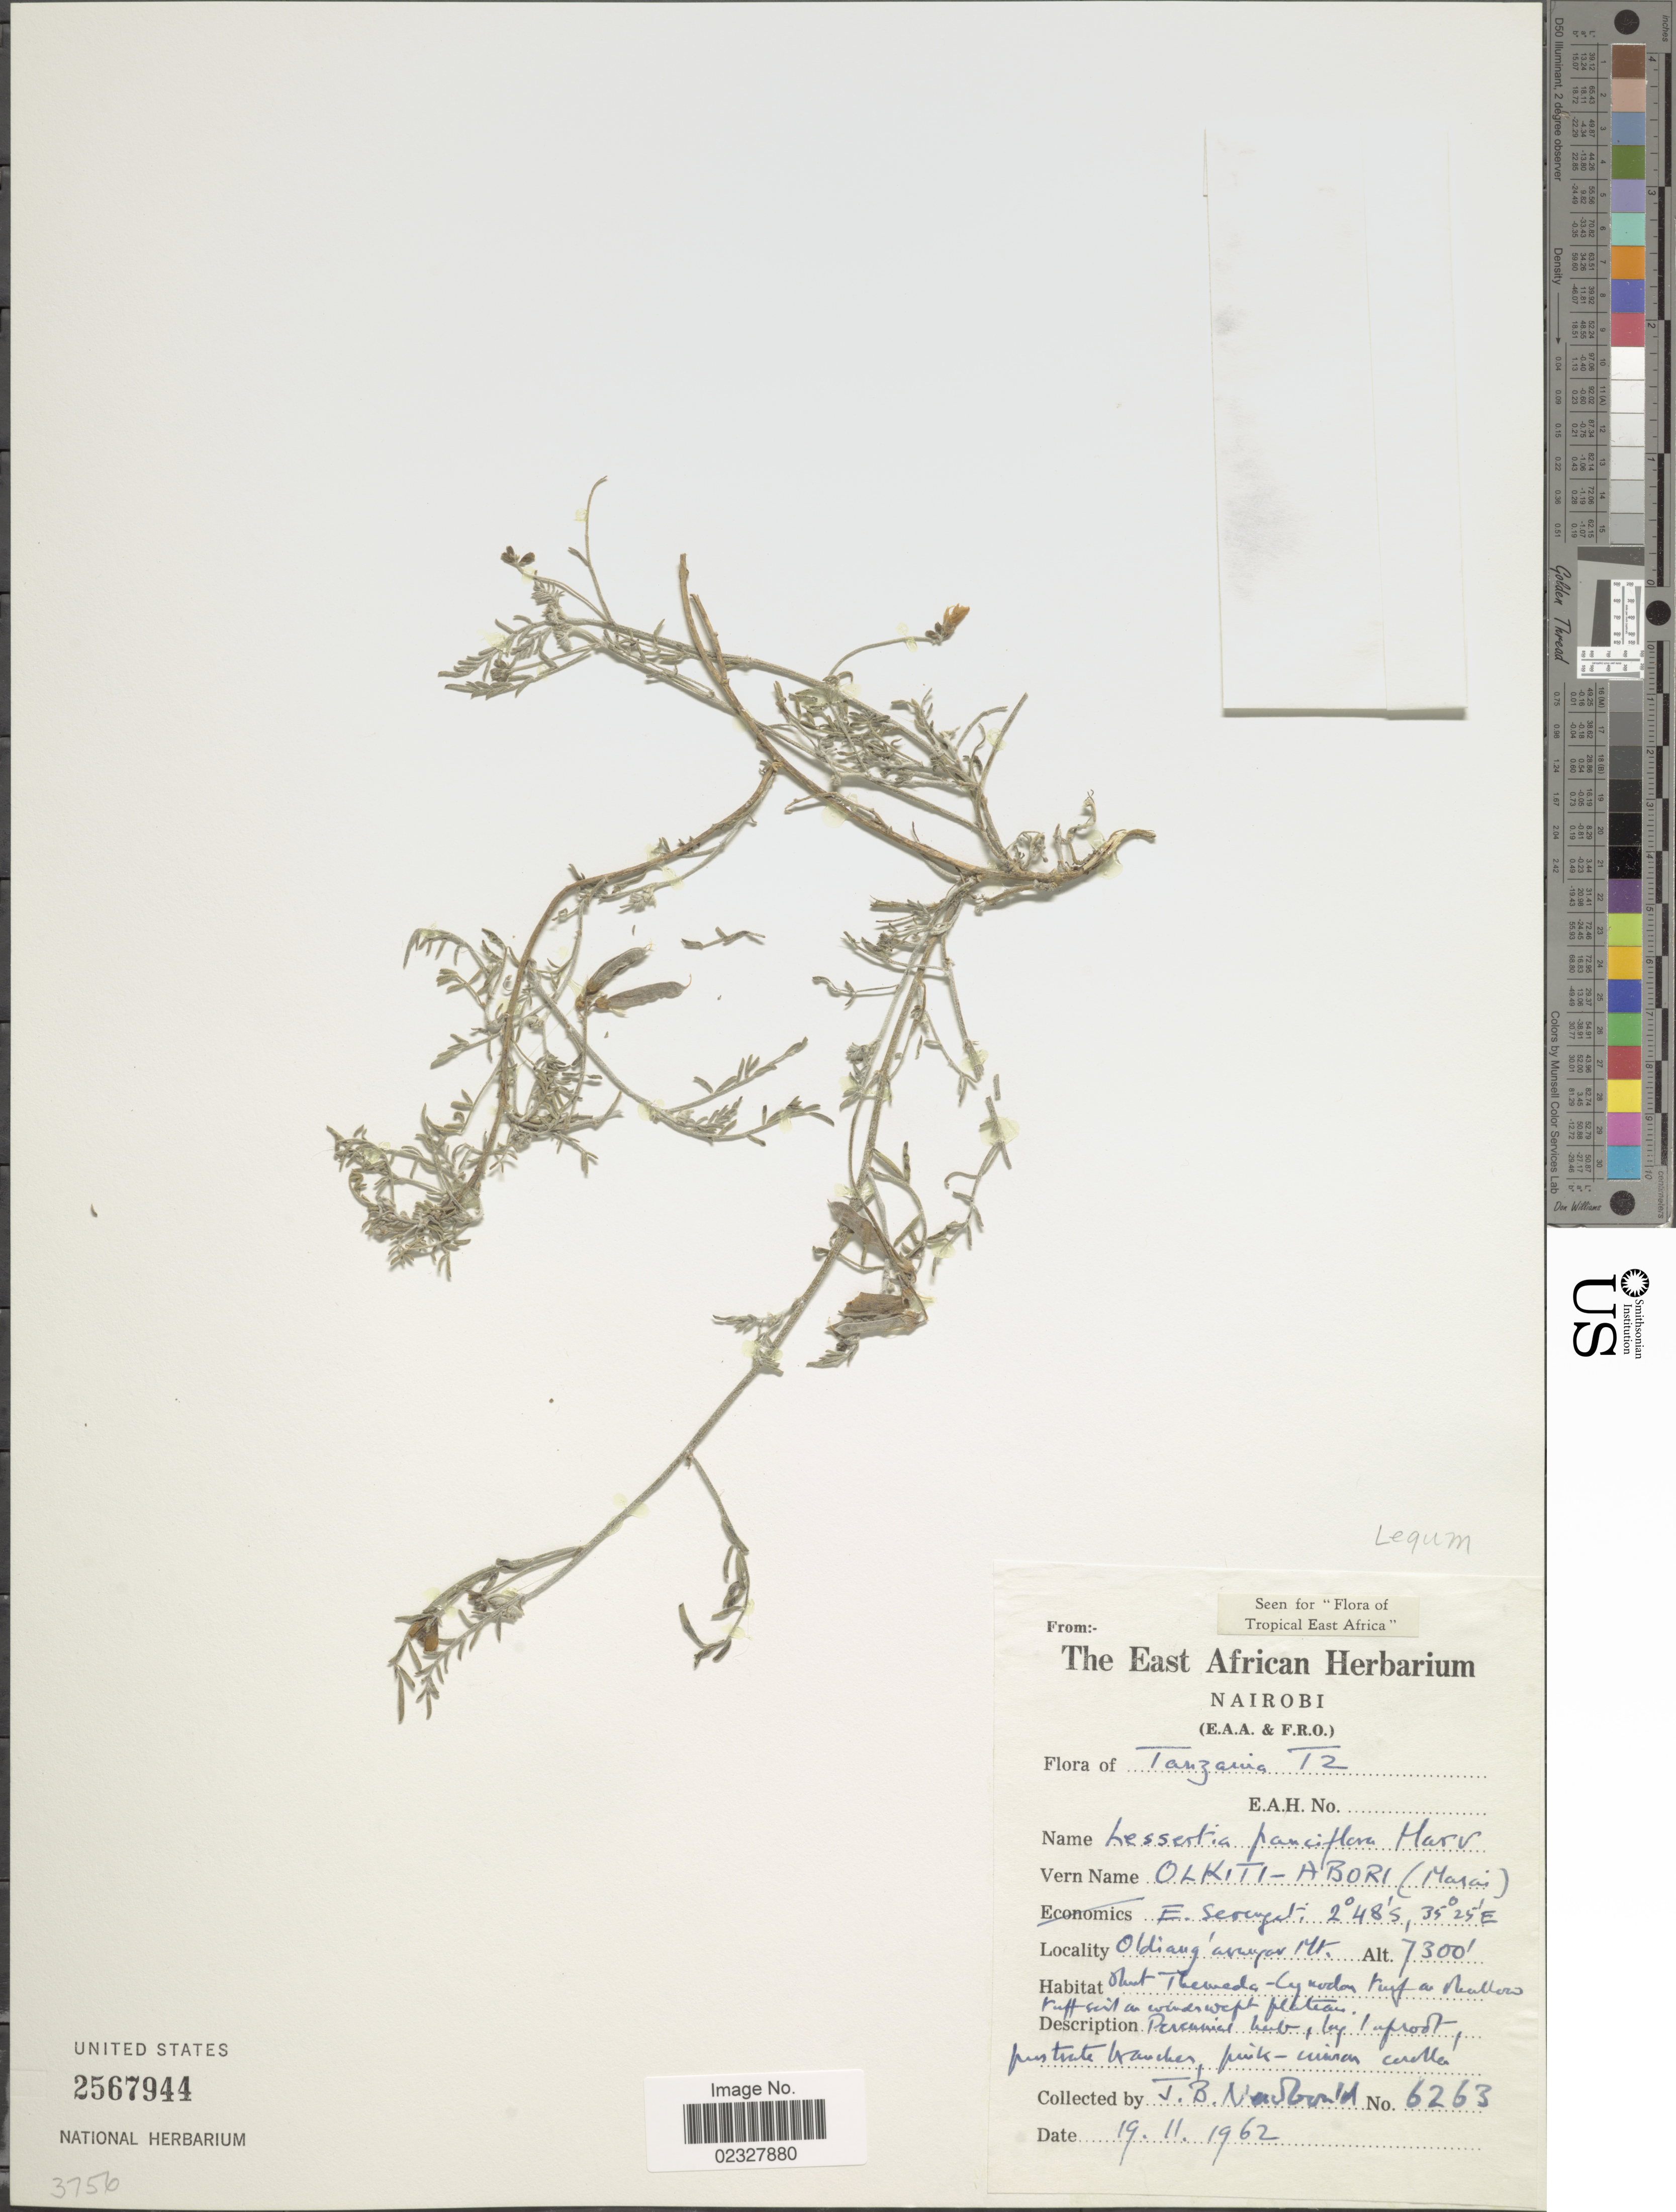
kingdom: Plantae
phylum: Tracheophyta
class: Magnoliopsida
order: Fabales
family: Fabaceae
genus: Lessertia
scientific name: Lessertia pauciflora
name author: Harv.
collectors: J. Neubould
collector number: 6263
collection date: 1962-11-19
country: Tanzania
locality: T2, Oldiang aryon Mt. [interpreted]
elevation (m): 2225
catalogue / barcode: US 2567944